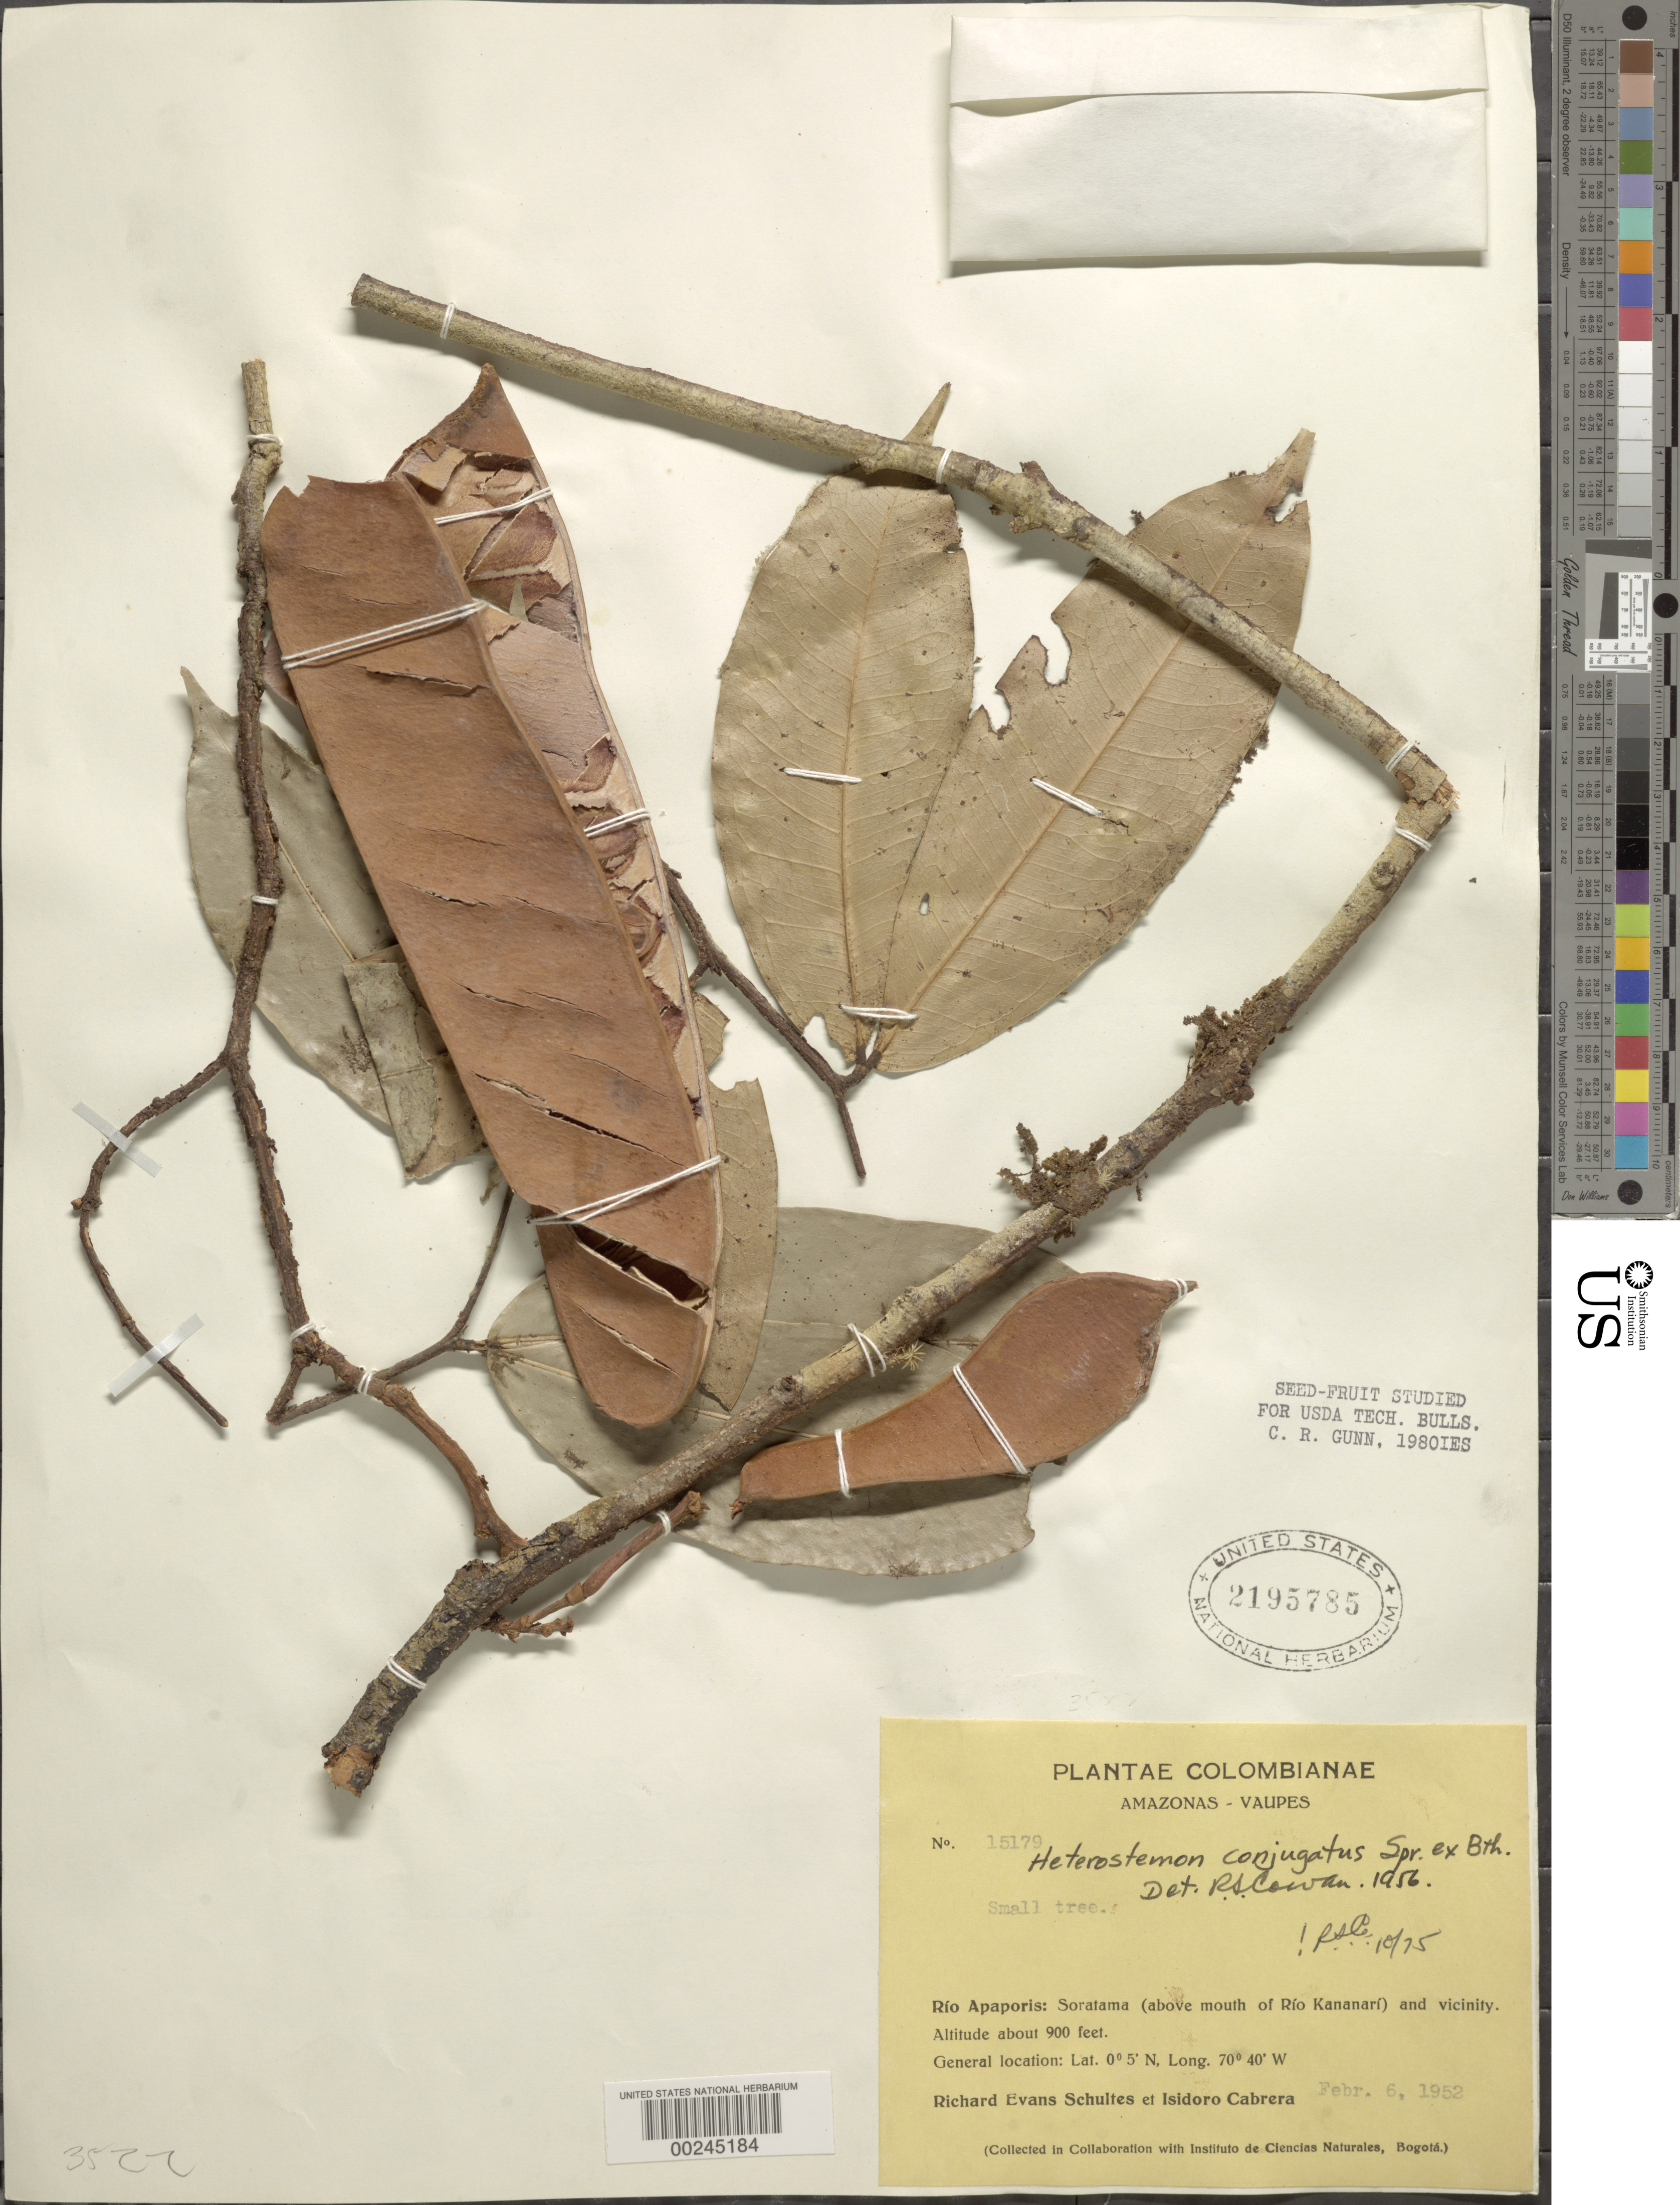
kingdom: Plantae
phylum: Tracheophyta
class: Magnoliopsida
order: Fabales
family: Fabaceae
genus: Heterostemon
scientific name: Heterostemon conjugatus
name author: Spruce ex Benth.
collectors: R. E. Schultes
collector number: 15179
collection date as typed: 06 Feb 1952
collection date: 1952-02-06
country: Colombia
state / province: Amazônas / Vaupés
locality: Rio Apaporis: Soratama (above mouth of Rio Kananari) and vicinity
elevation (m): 274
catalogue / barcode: US 2195785